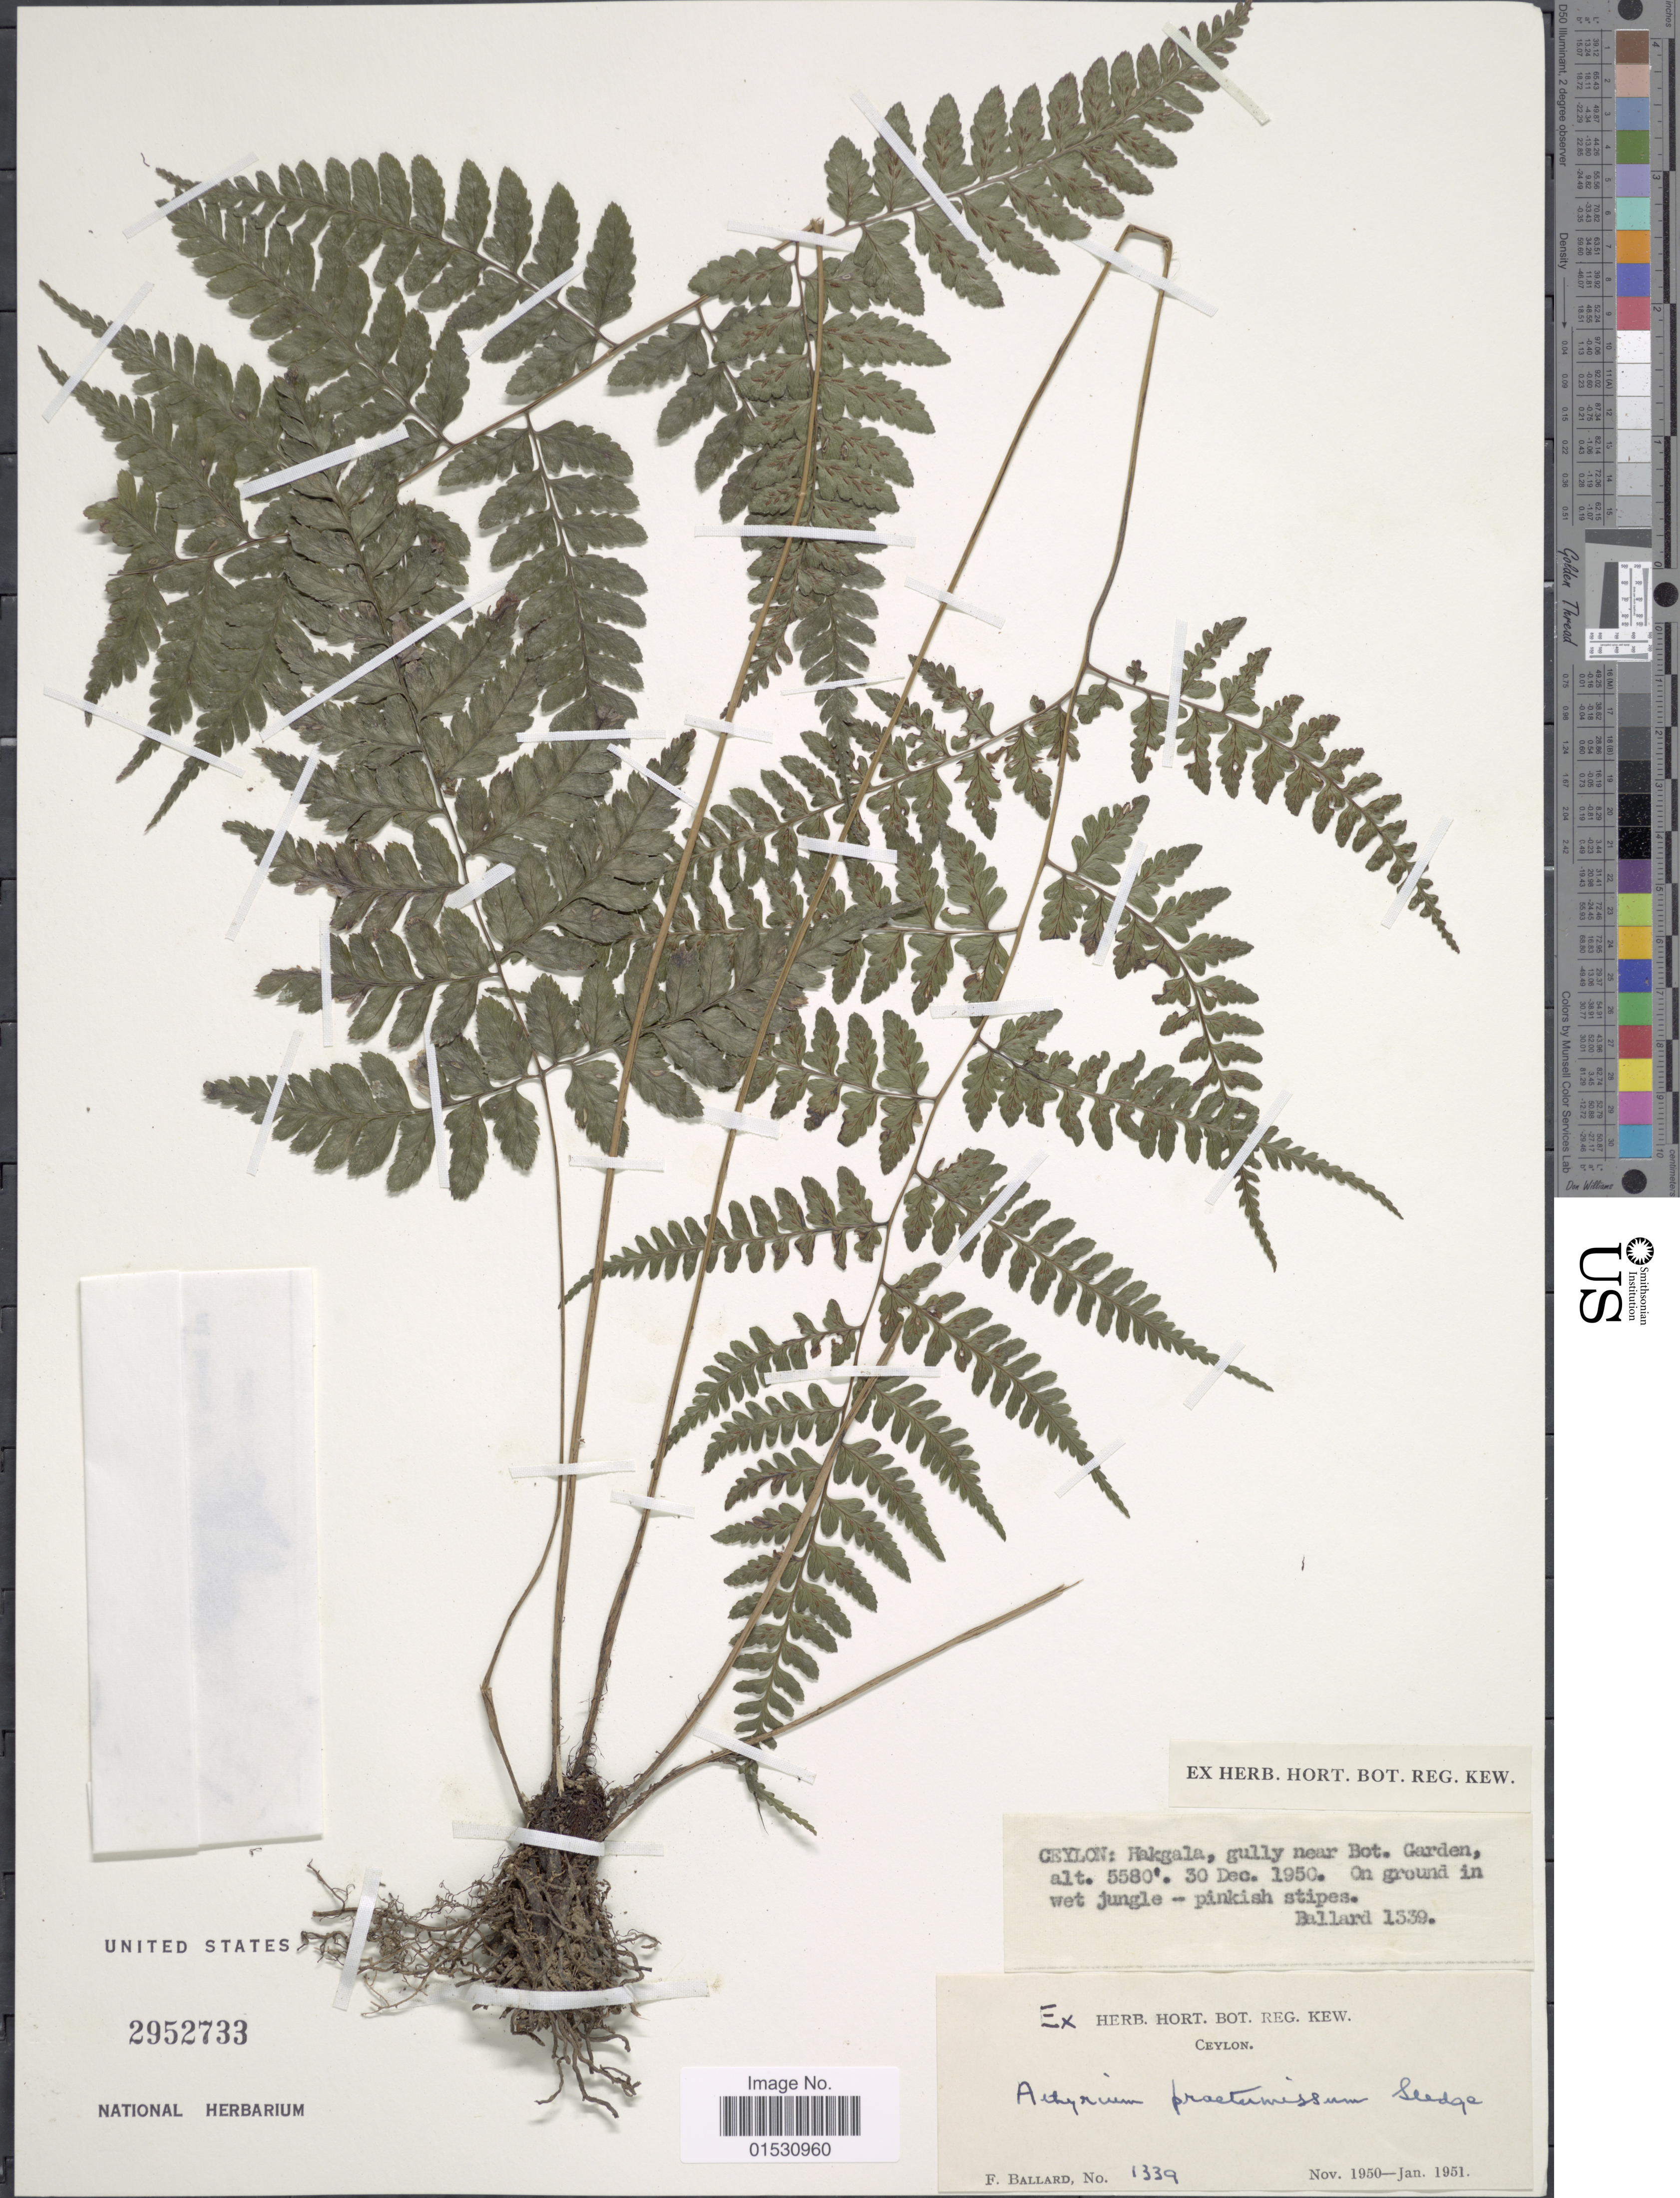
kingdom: Plantae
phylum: Tracheophyta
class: Polypodiopsida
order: Polypodiales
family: Athyriaceae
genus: Athyrium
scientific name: Athyrium praetermissum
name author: Sledge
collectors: F. Ballard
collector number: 1339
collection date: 1950-12-30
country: Sri Lanka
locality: Ceylon: Hakgala, gully near Bot. Garden.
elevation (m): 1701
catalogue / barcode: US 2952733